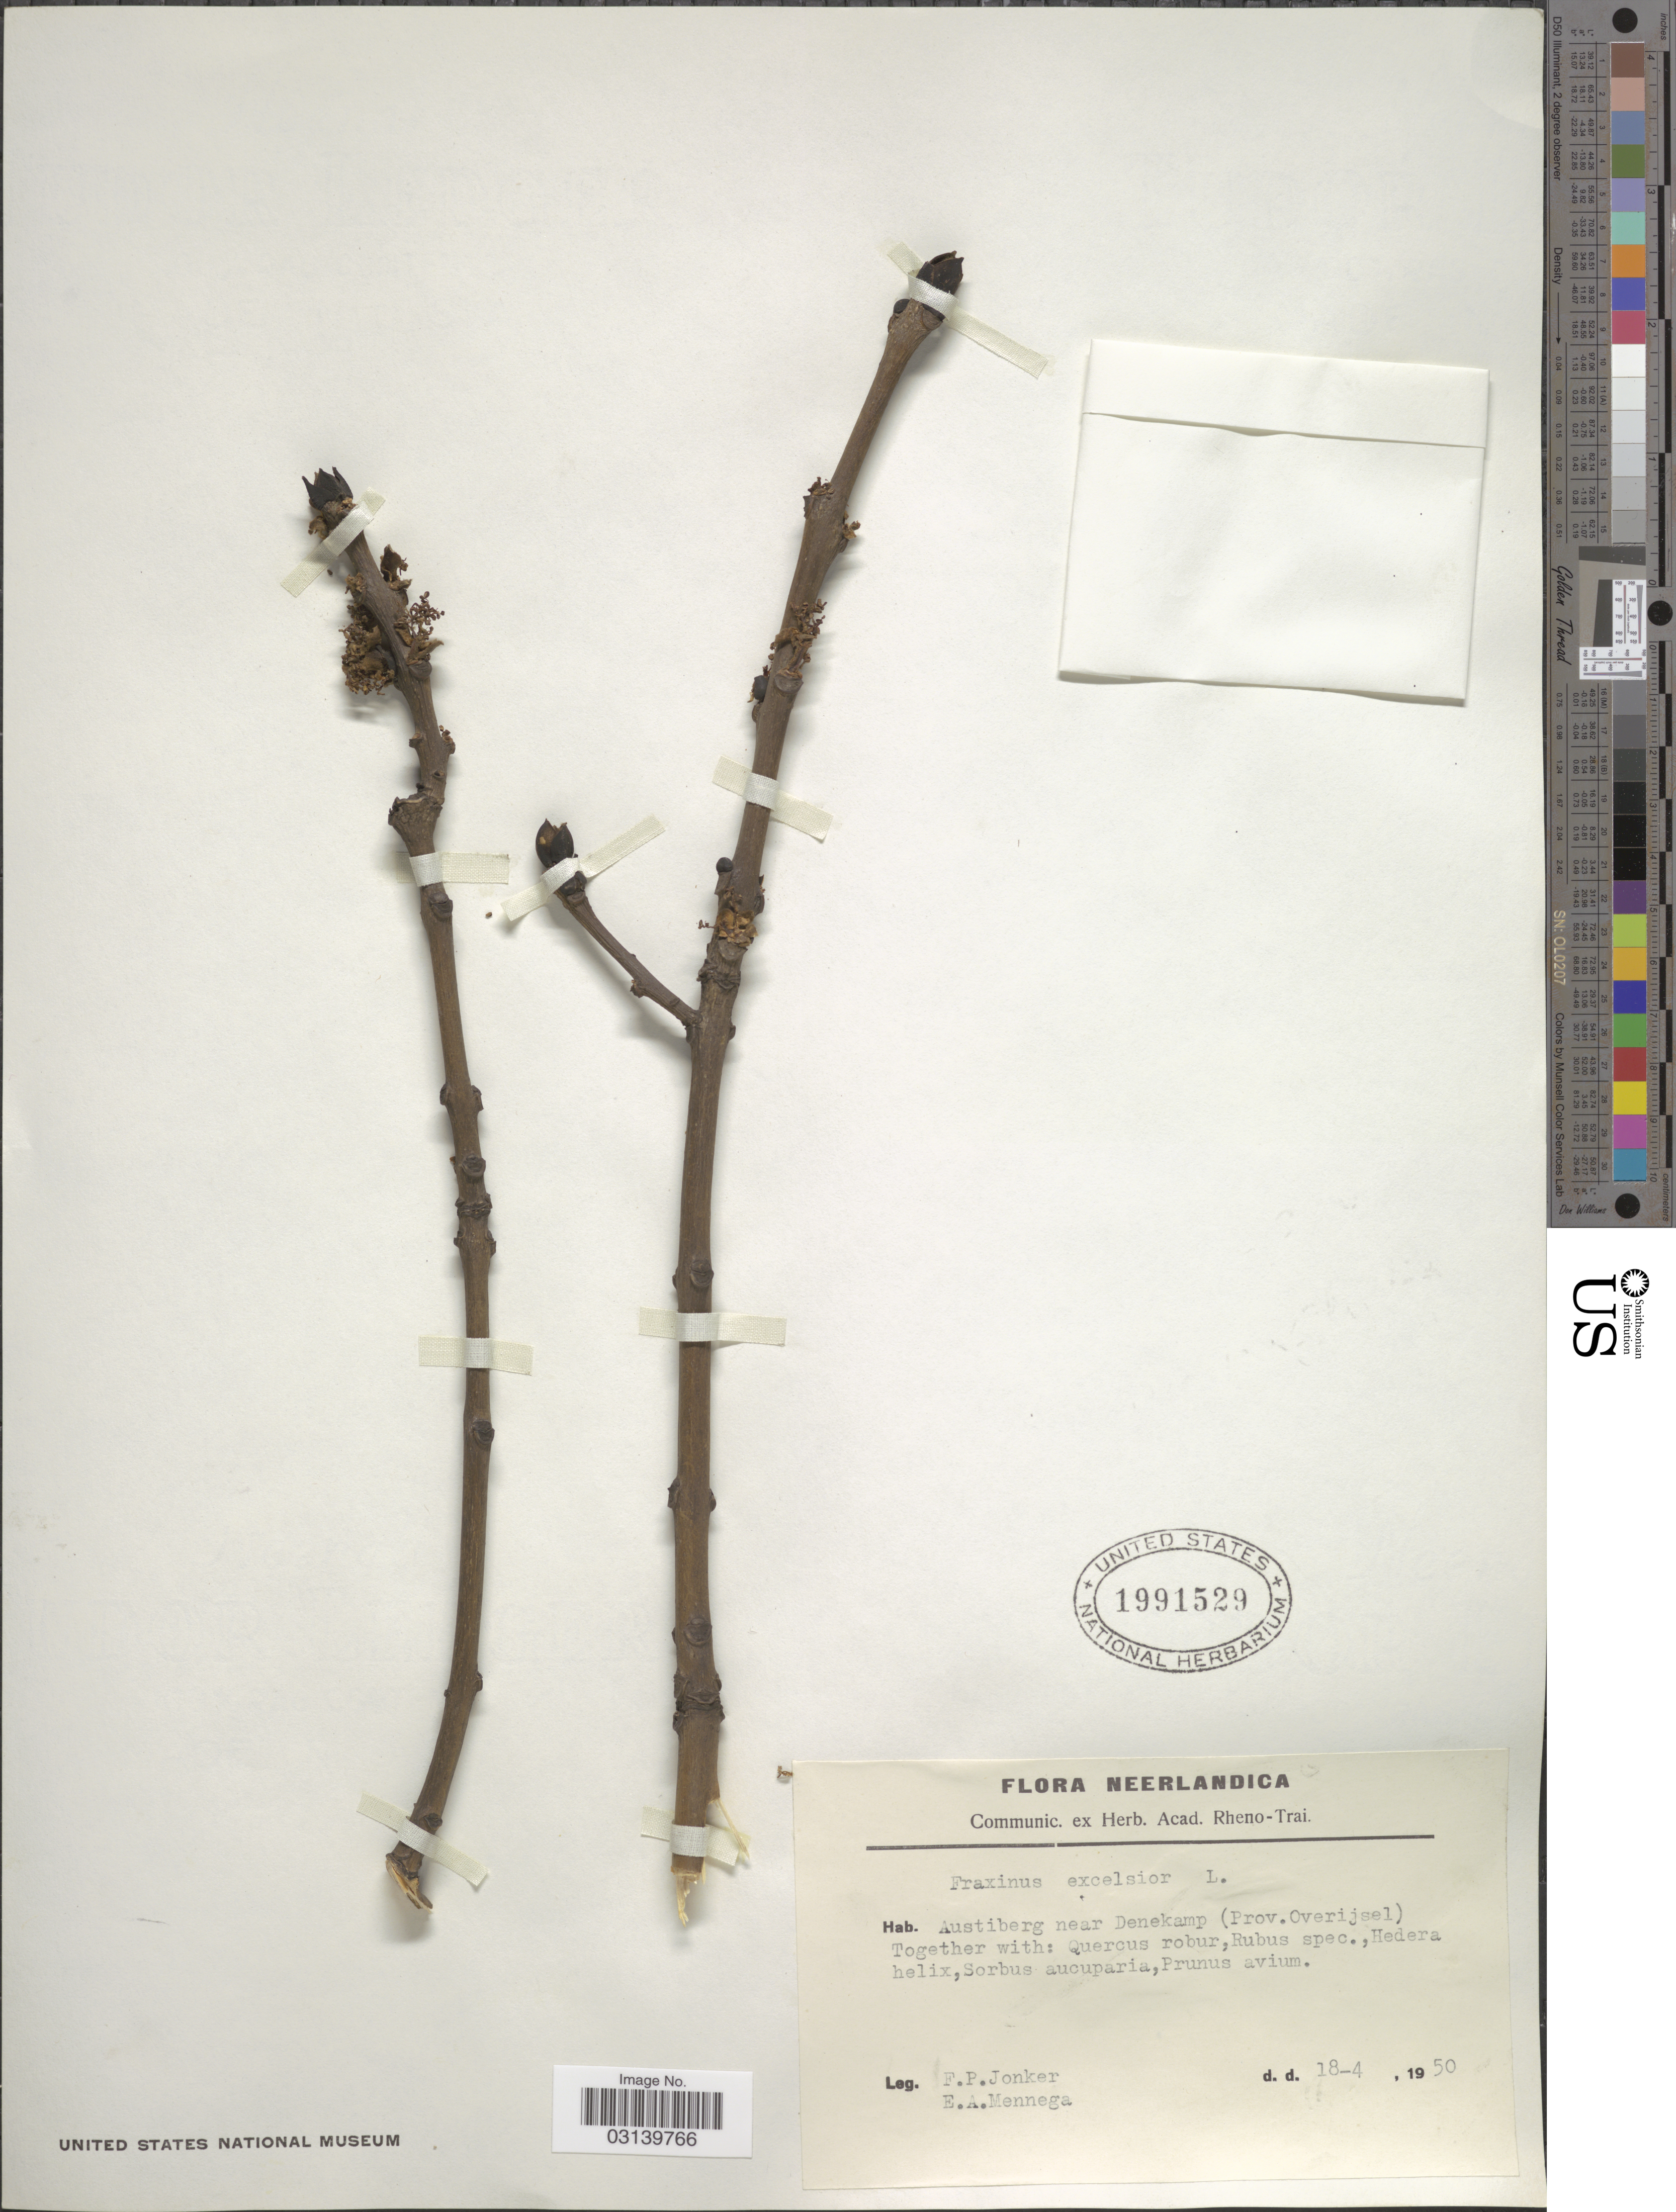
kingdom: Plantae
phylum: Tracheophyta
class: Magnoliopsida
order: Lamiales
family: Oleaceae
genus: Fraxinus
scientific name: Fraxinus excelsior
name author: L.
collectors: F. P. Jonker & E. A. Mennega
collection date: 1950-04-18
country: Netherlands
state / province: Overijssel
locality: Austiberg near Denekamp.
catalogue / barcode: US 1991529